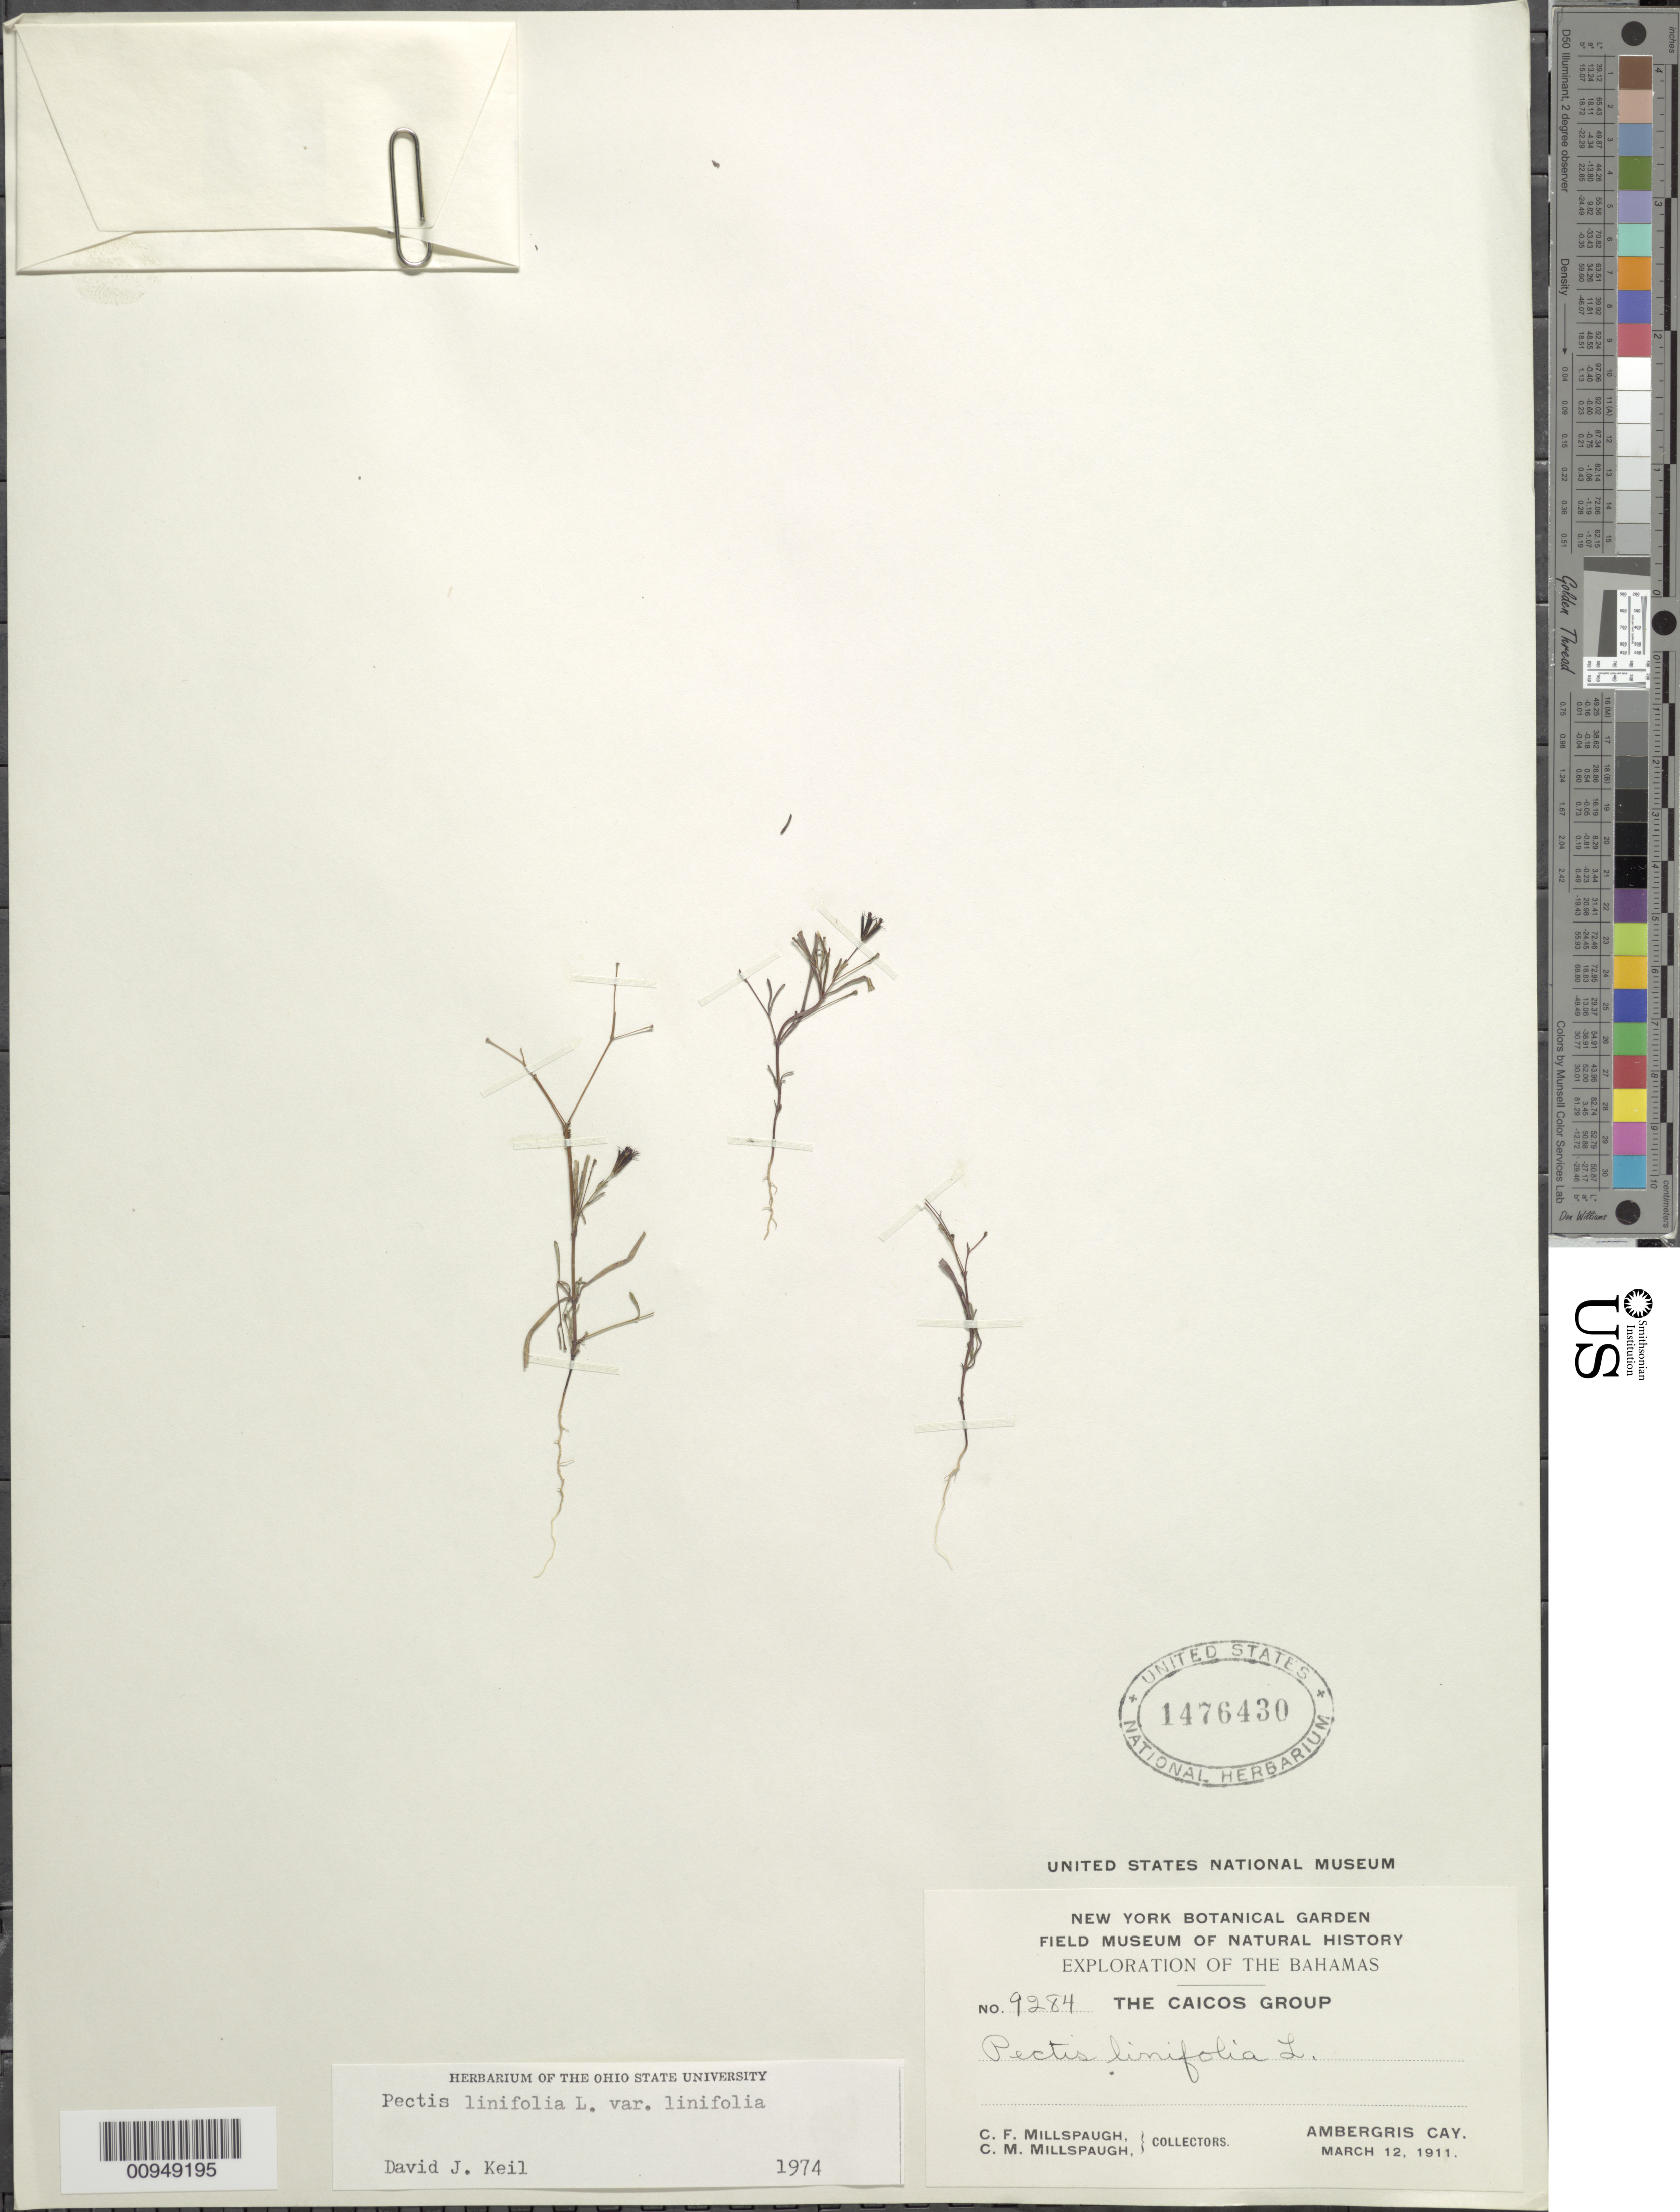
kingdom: Plantae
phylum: Tracheophyta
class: Magnoliopsida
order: Asterales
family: Asteraceae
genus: Pectis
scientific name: Pectis linifolia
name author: L.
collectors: C. F. Millspaugh & C. Millspaugh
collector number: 9284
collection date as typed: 12 Mar 1911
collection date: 1911-03-12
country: Bahamas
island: Ambergris Cay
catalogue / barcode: US 1476430